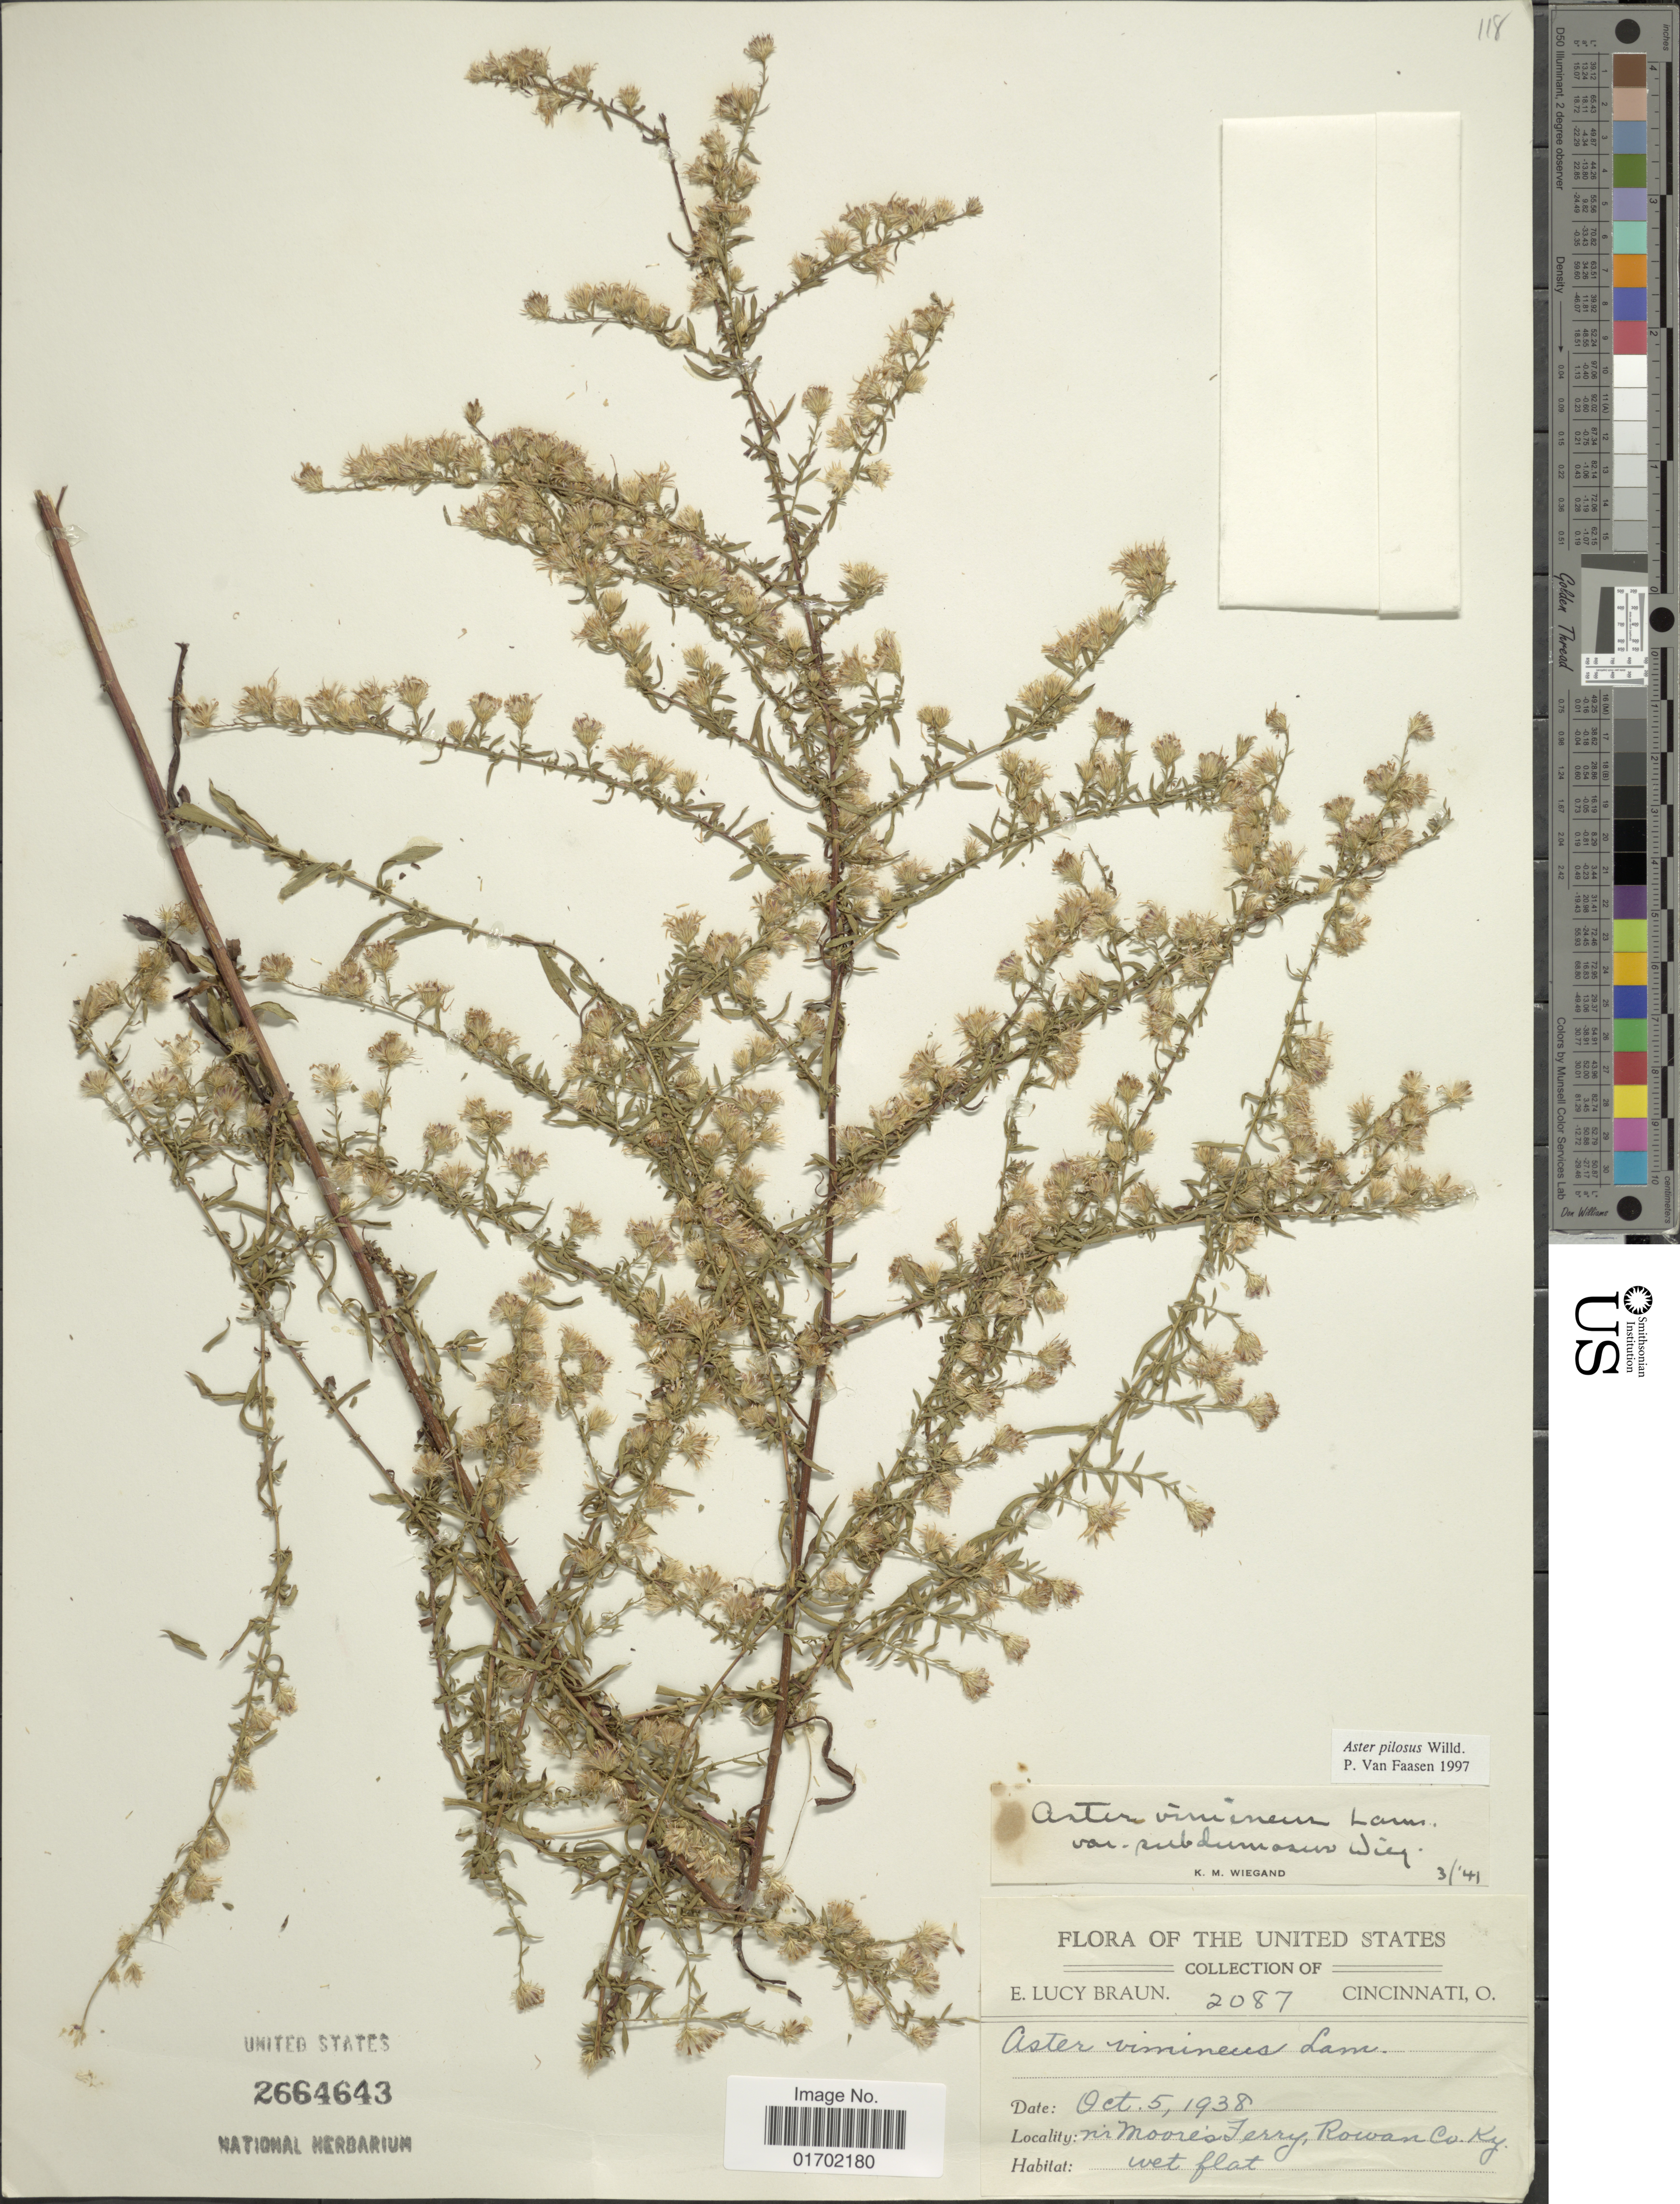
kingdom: Plantae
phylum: Tracheophyta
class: Magnoliopsida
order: Asterales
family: Asteraceae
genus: Symphyotrichum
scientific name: Symphyotrichum pilosum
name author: (Willd.) G.L. Nesom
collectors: E. L. Braun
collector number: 2087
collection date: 1938-10-05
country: United States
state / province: Kentucky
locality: United States, nr Moore's Ferry, Rowan Co. Ky.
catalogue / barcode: US 2664643